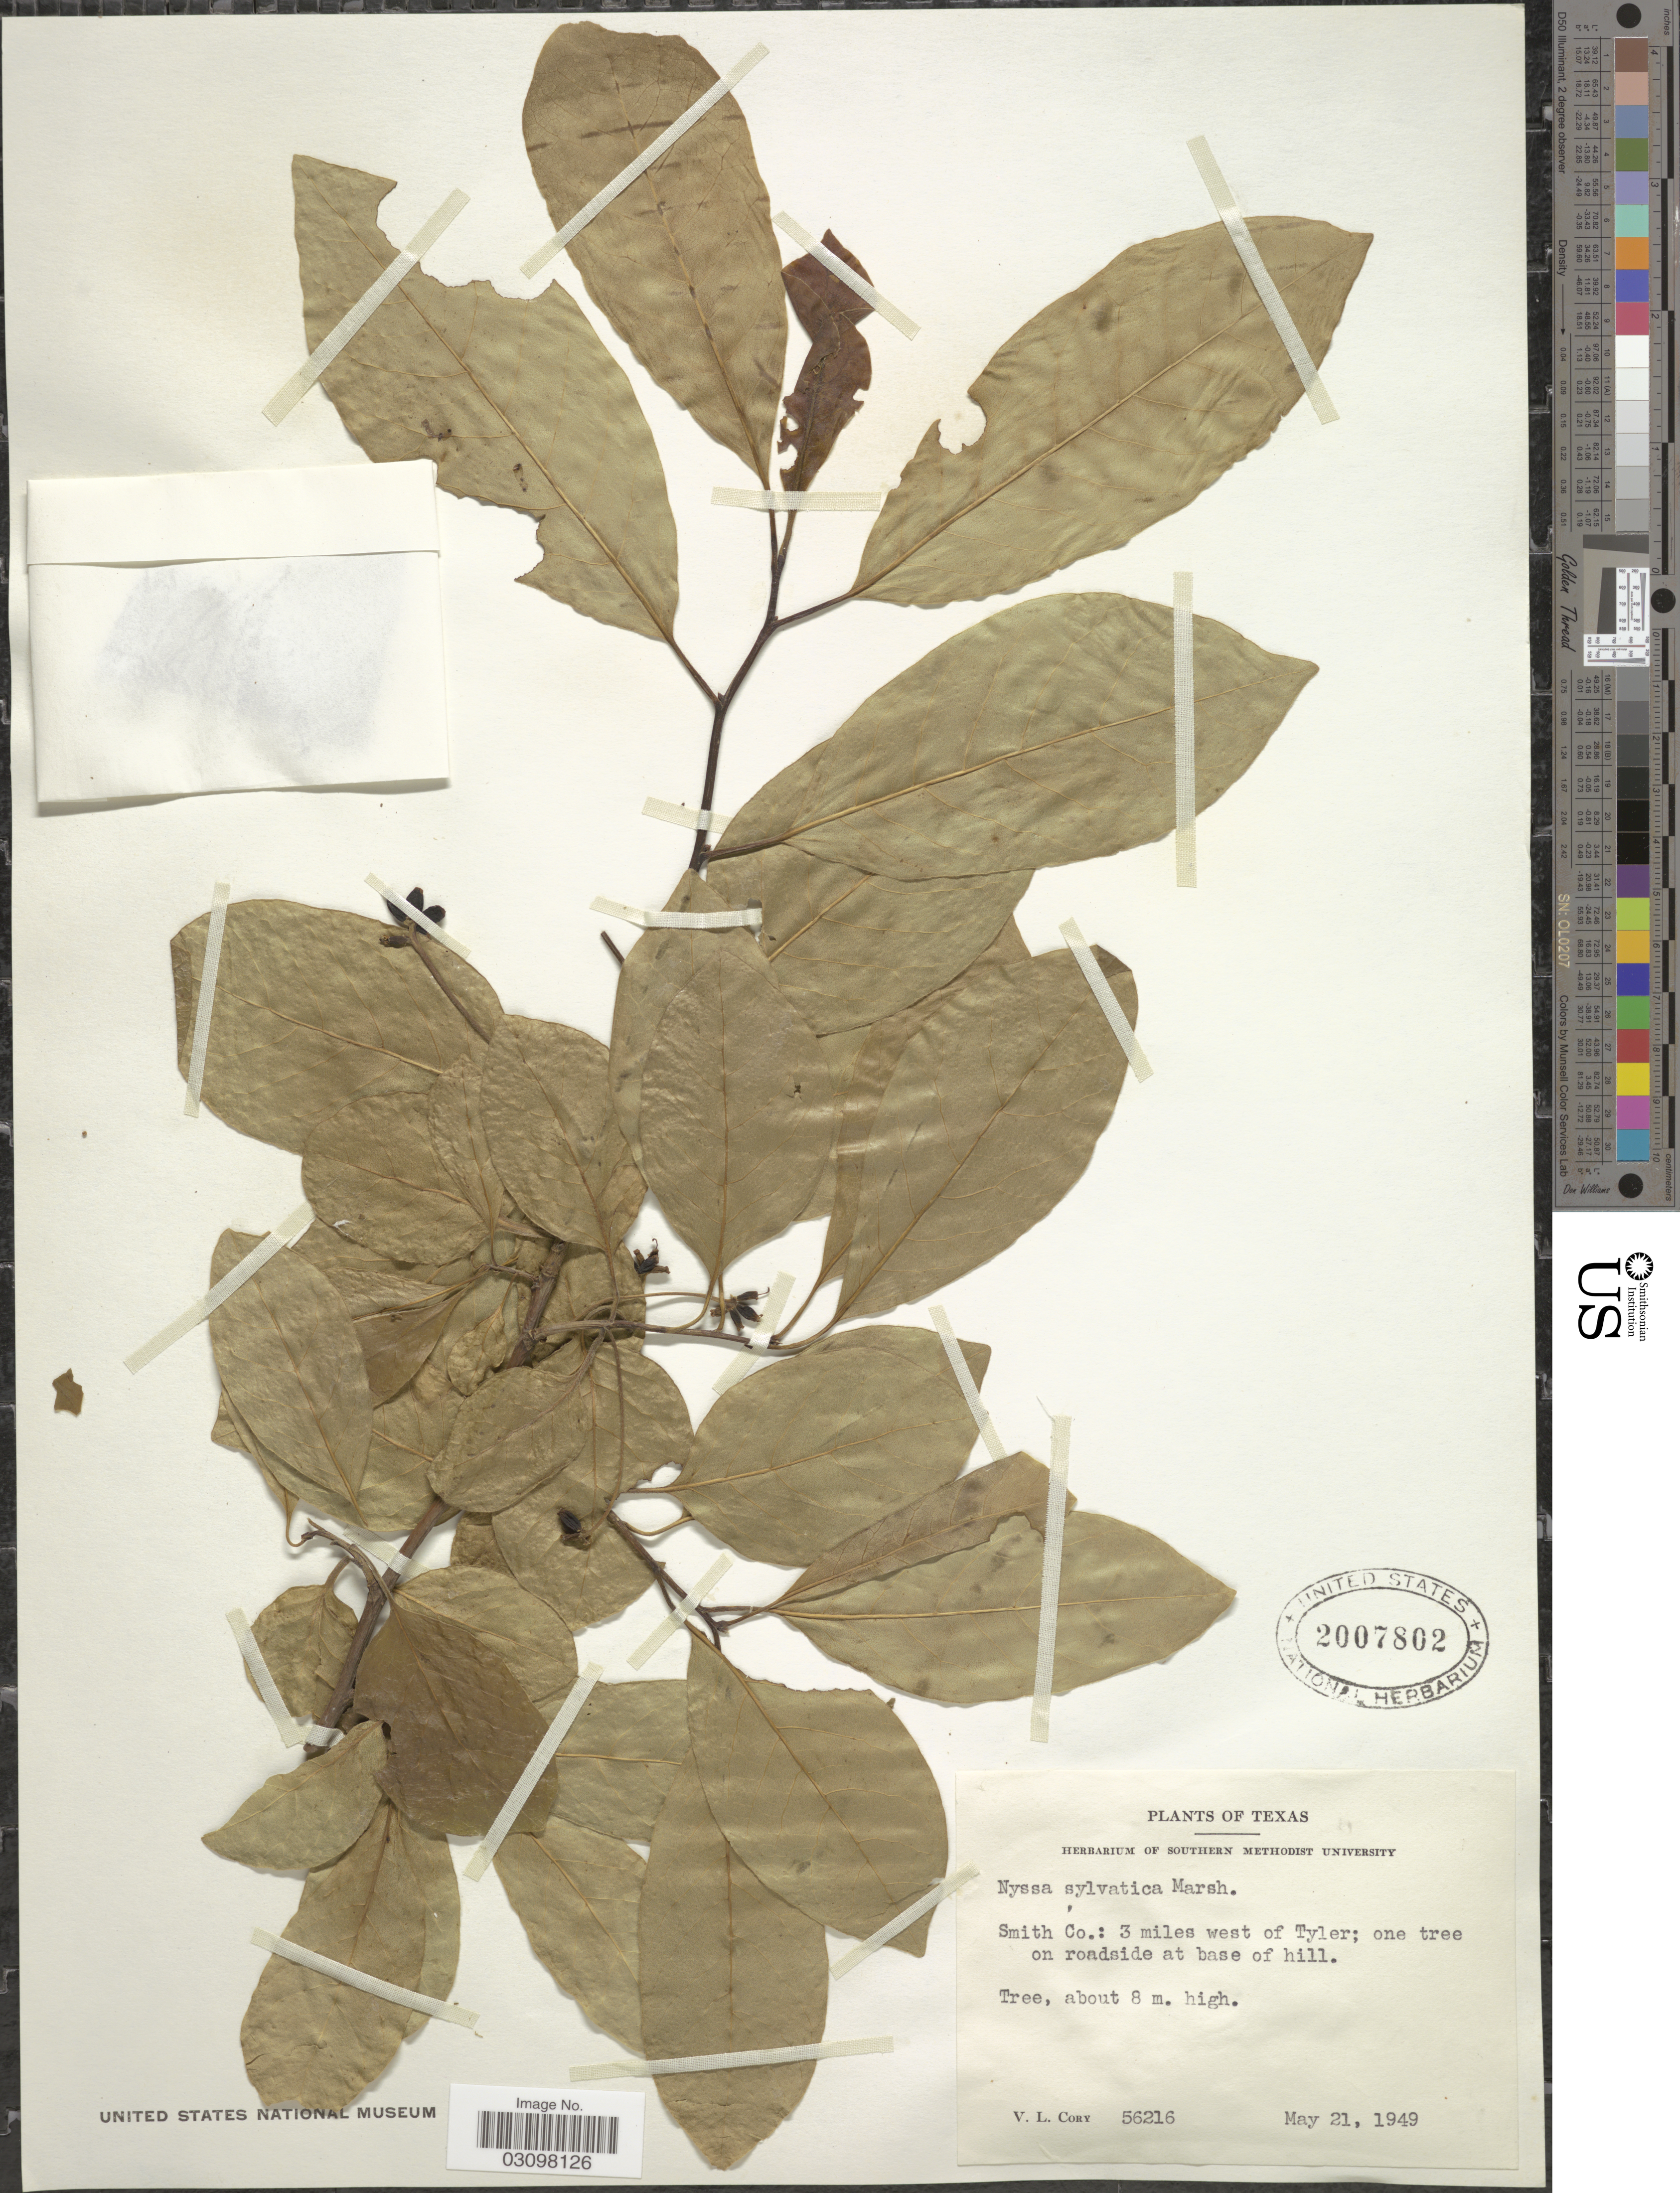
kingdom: Plantae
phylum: Tracheophyta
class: Magnoliopsida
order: Cornales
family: Nyssaceae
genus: Nyssa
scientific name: Nyssa sylvatica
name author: Marshall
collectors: V. Cory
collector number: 56216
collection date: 1949-05-21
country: United States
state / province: Texas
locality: Smith Co.: 3 miles west of Tyler; one tree on roadside at base of hill.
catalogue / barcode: US 2007802